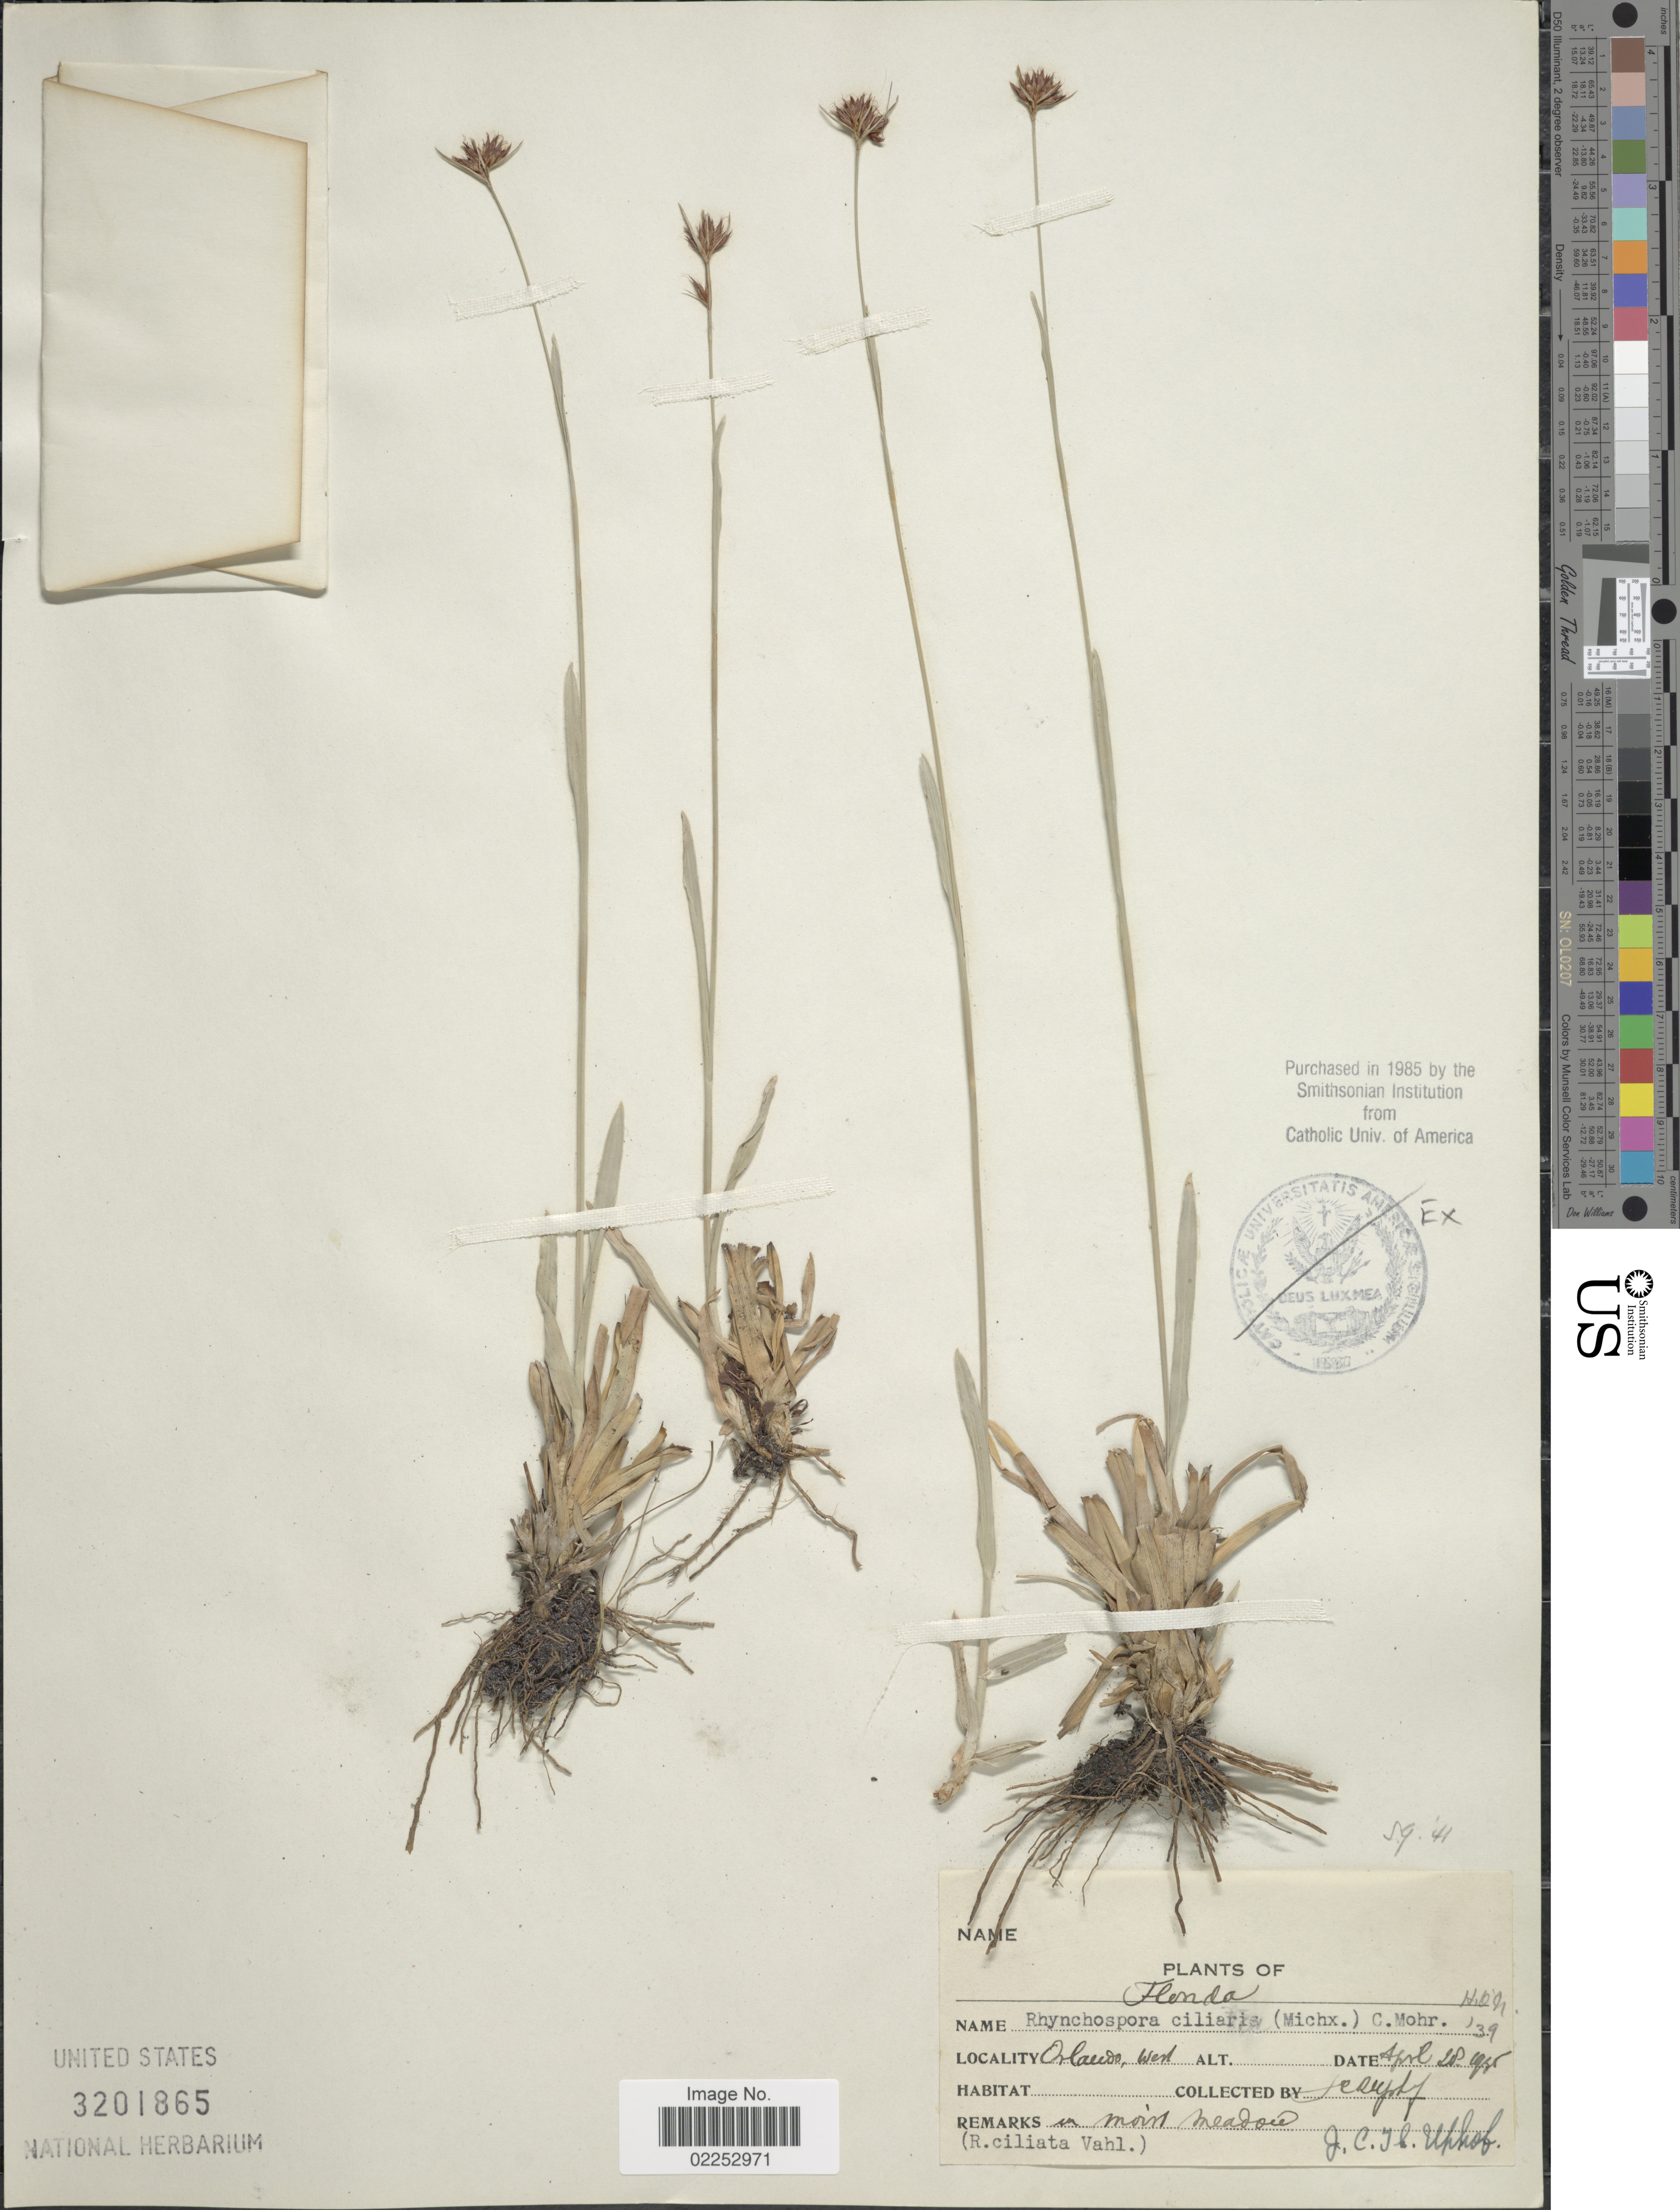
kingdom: Plantae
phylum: Tracheophyta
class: Liliopsida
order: Poales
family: Cyperaceae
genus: Rhynchospora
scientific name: Rhynchospora ciliaris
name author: (Michx.) C. Mohr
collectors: J. C. T. Uphof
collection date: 1935-04-28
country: United States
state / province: Florida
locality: Orlando, west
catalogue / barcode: US 3201865